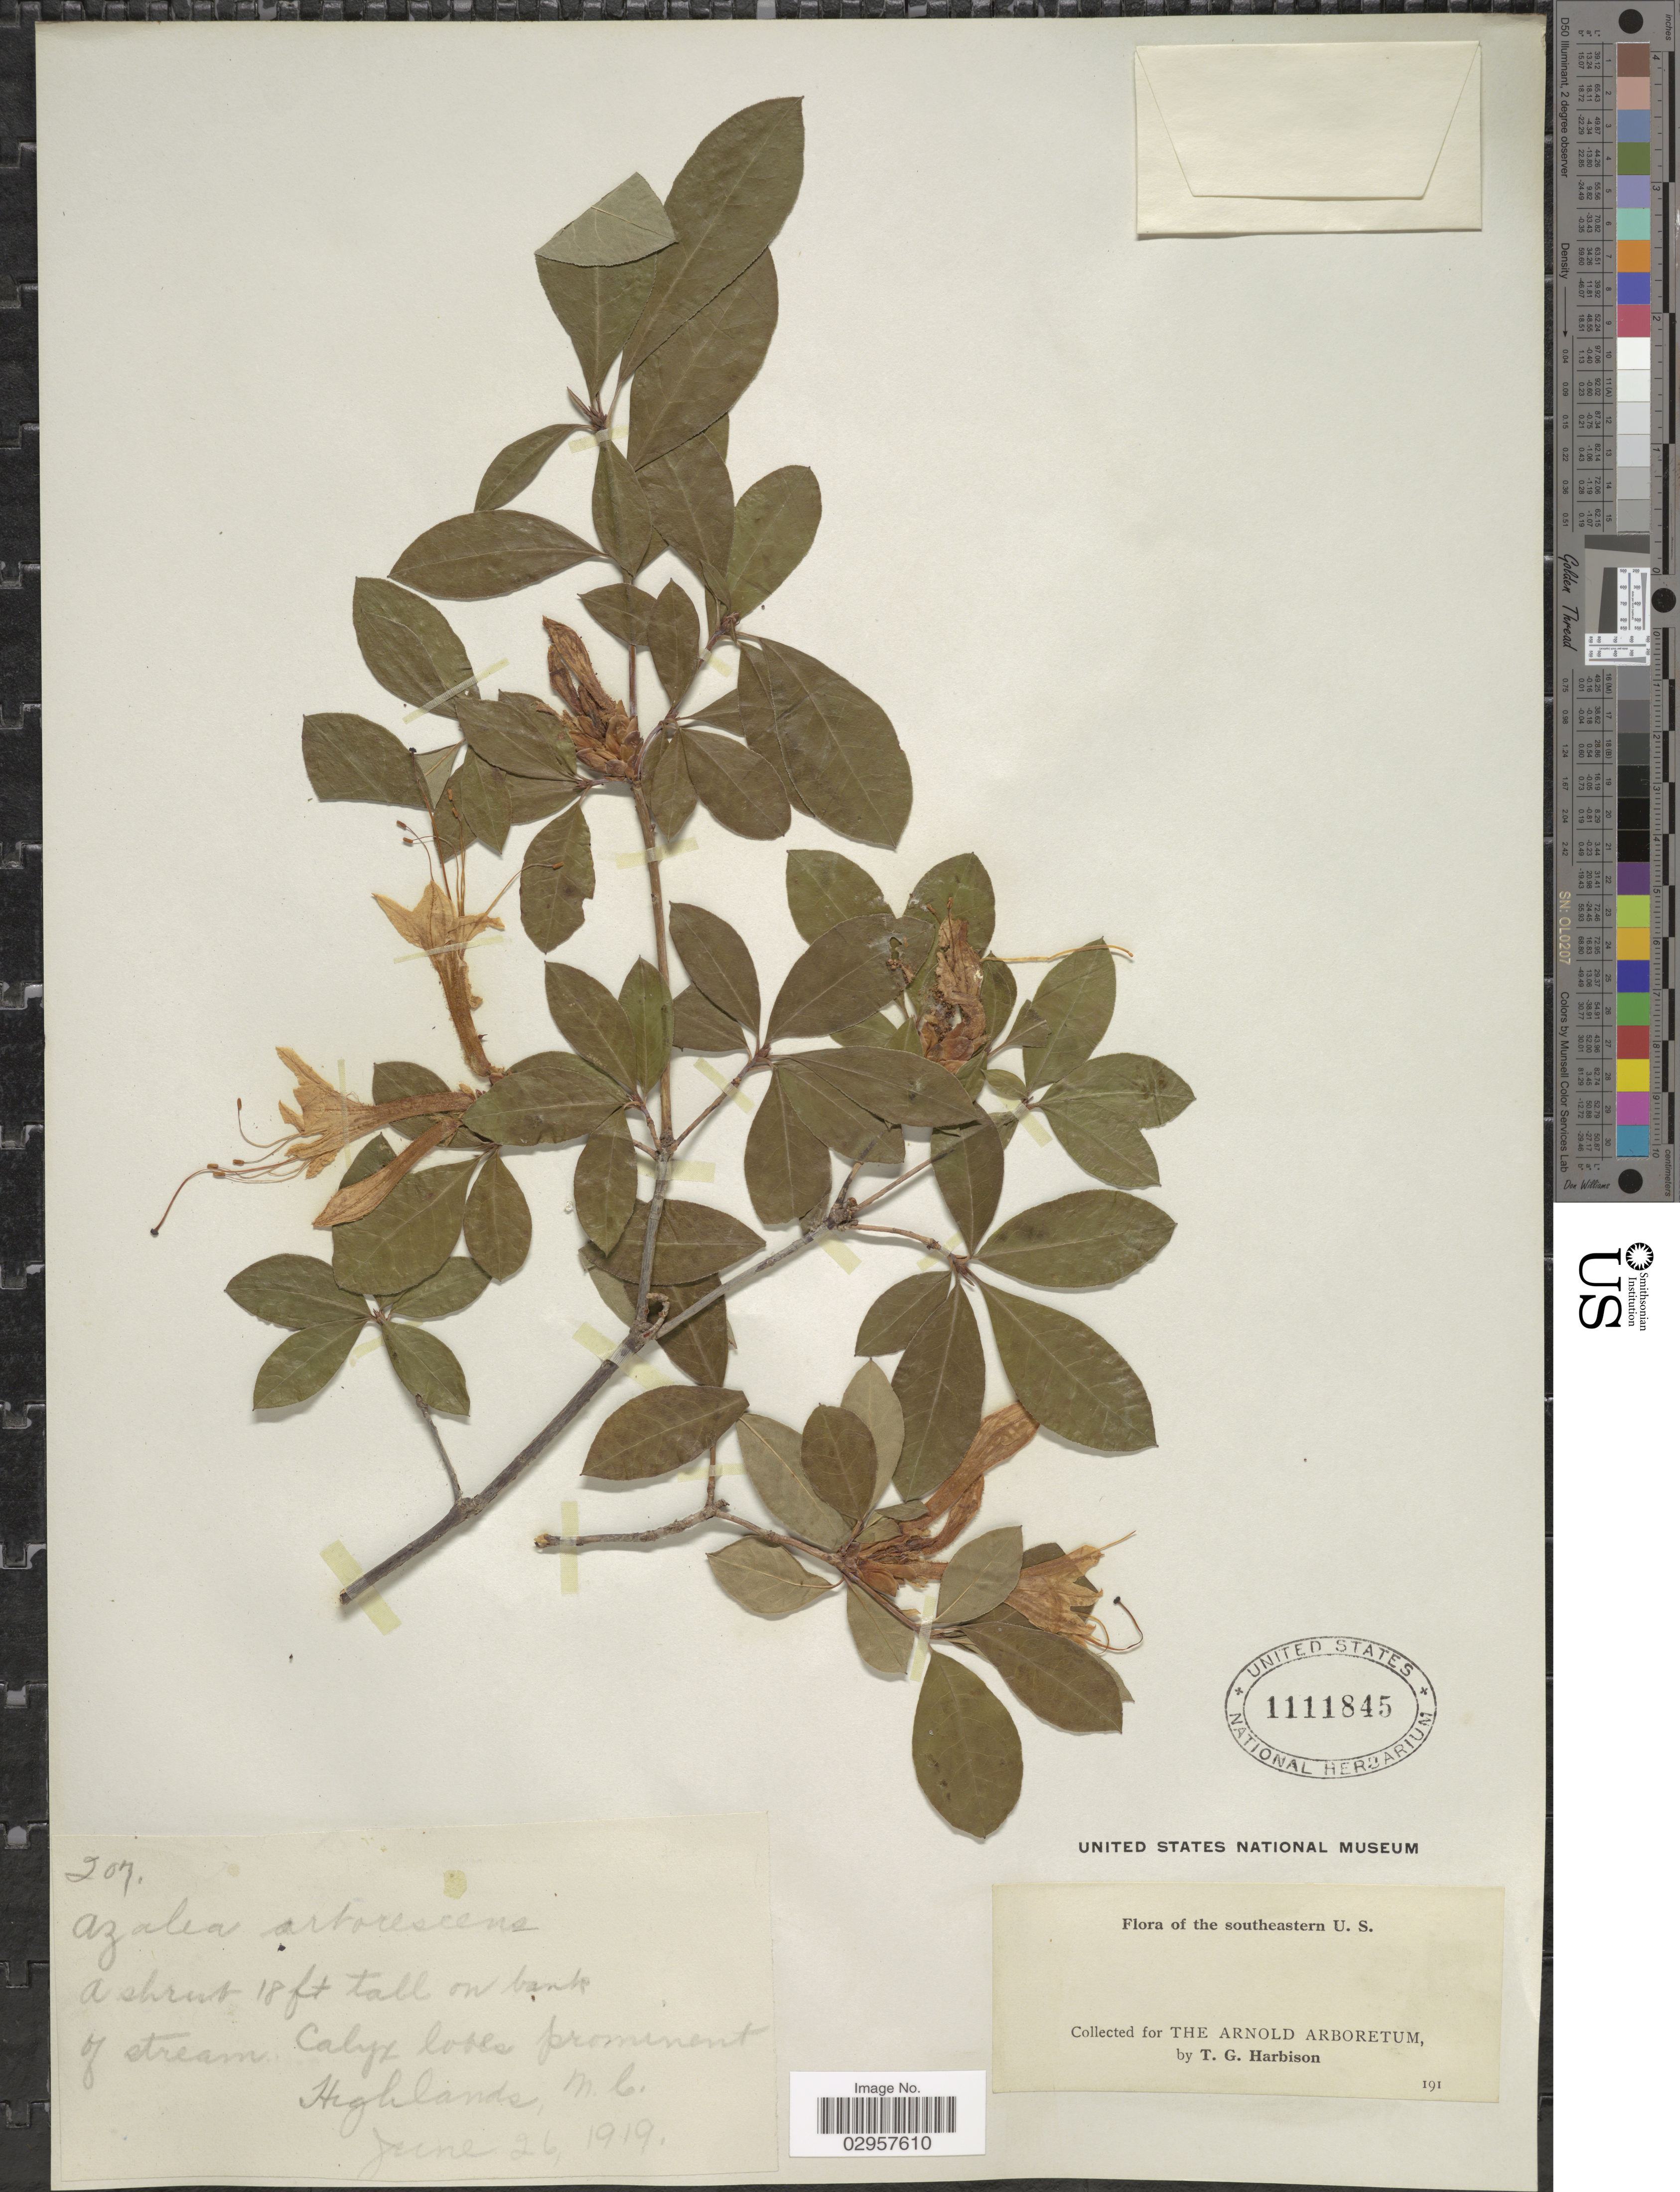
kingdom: Plantae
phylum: Tracheophyta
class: Magnoliopsida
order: Ericales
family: Ericaceae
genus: Rhododendron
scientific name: Rhododendron arborescens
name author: (Pursh) Torr.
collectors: T. Harbison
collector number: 207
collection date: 1919-06-26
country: United States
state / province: North Carolina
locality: Highlands.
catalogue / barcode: US 1111845